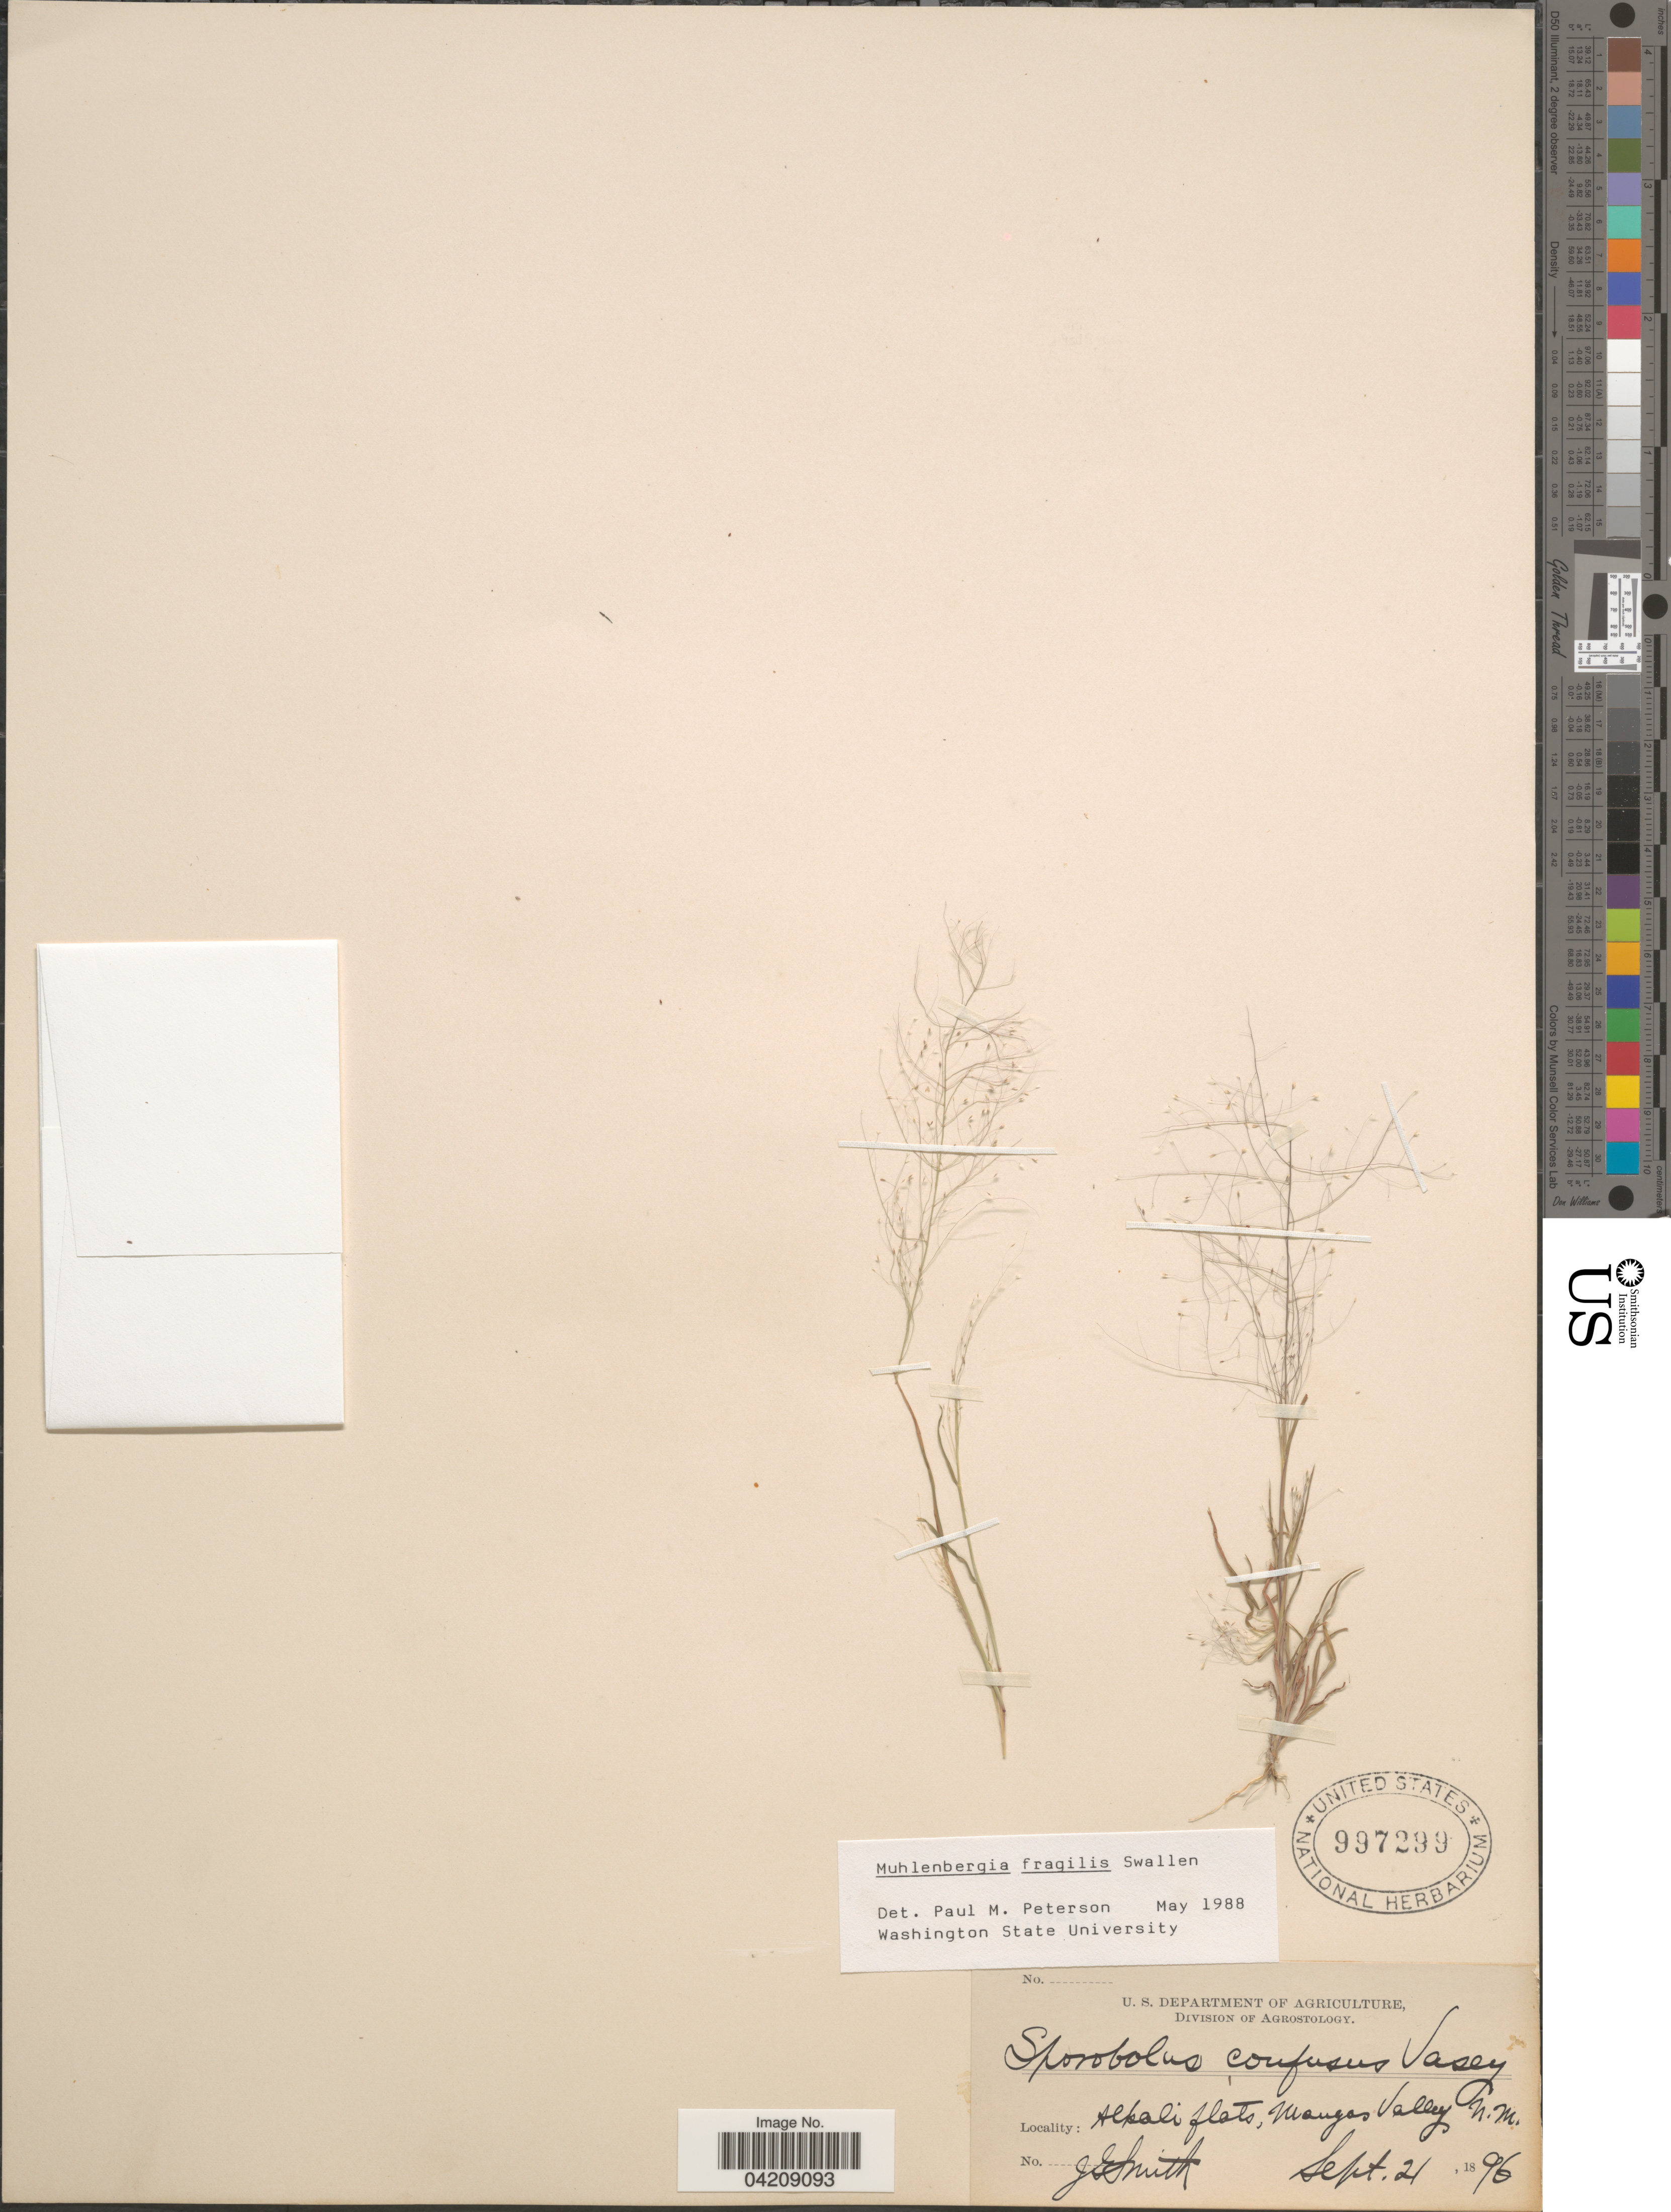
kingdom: Plantae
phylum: Tracheophyta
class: Liliopsida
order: Poales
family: Poaceae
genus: Muhlenbergia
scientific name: Muhlenbergia fragilis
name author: Swallen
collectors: J. G. Smith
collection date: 1896-09-21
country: United States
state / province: New Mexico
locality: Alkali flats, Mangas Valley.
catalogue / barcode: US 997299